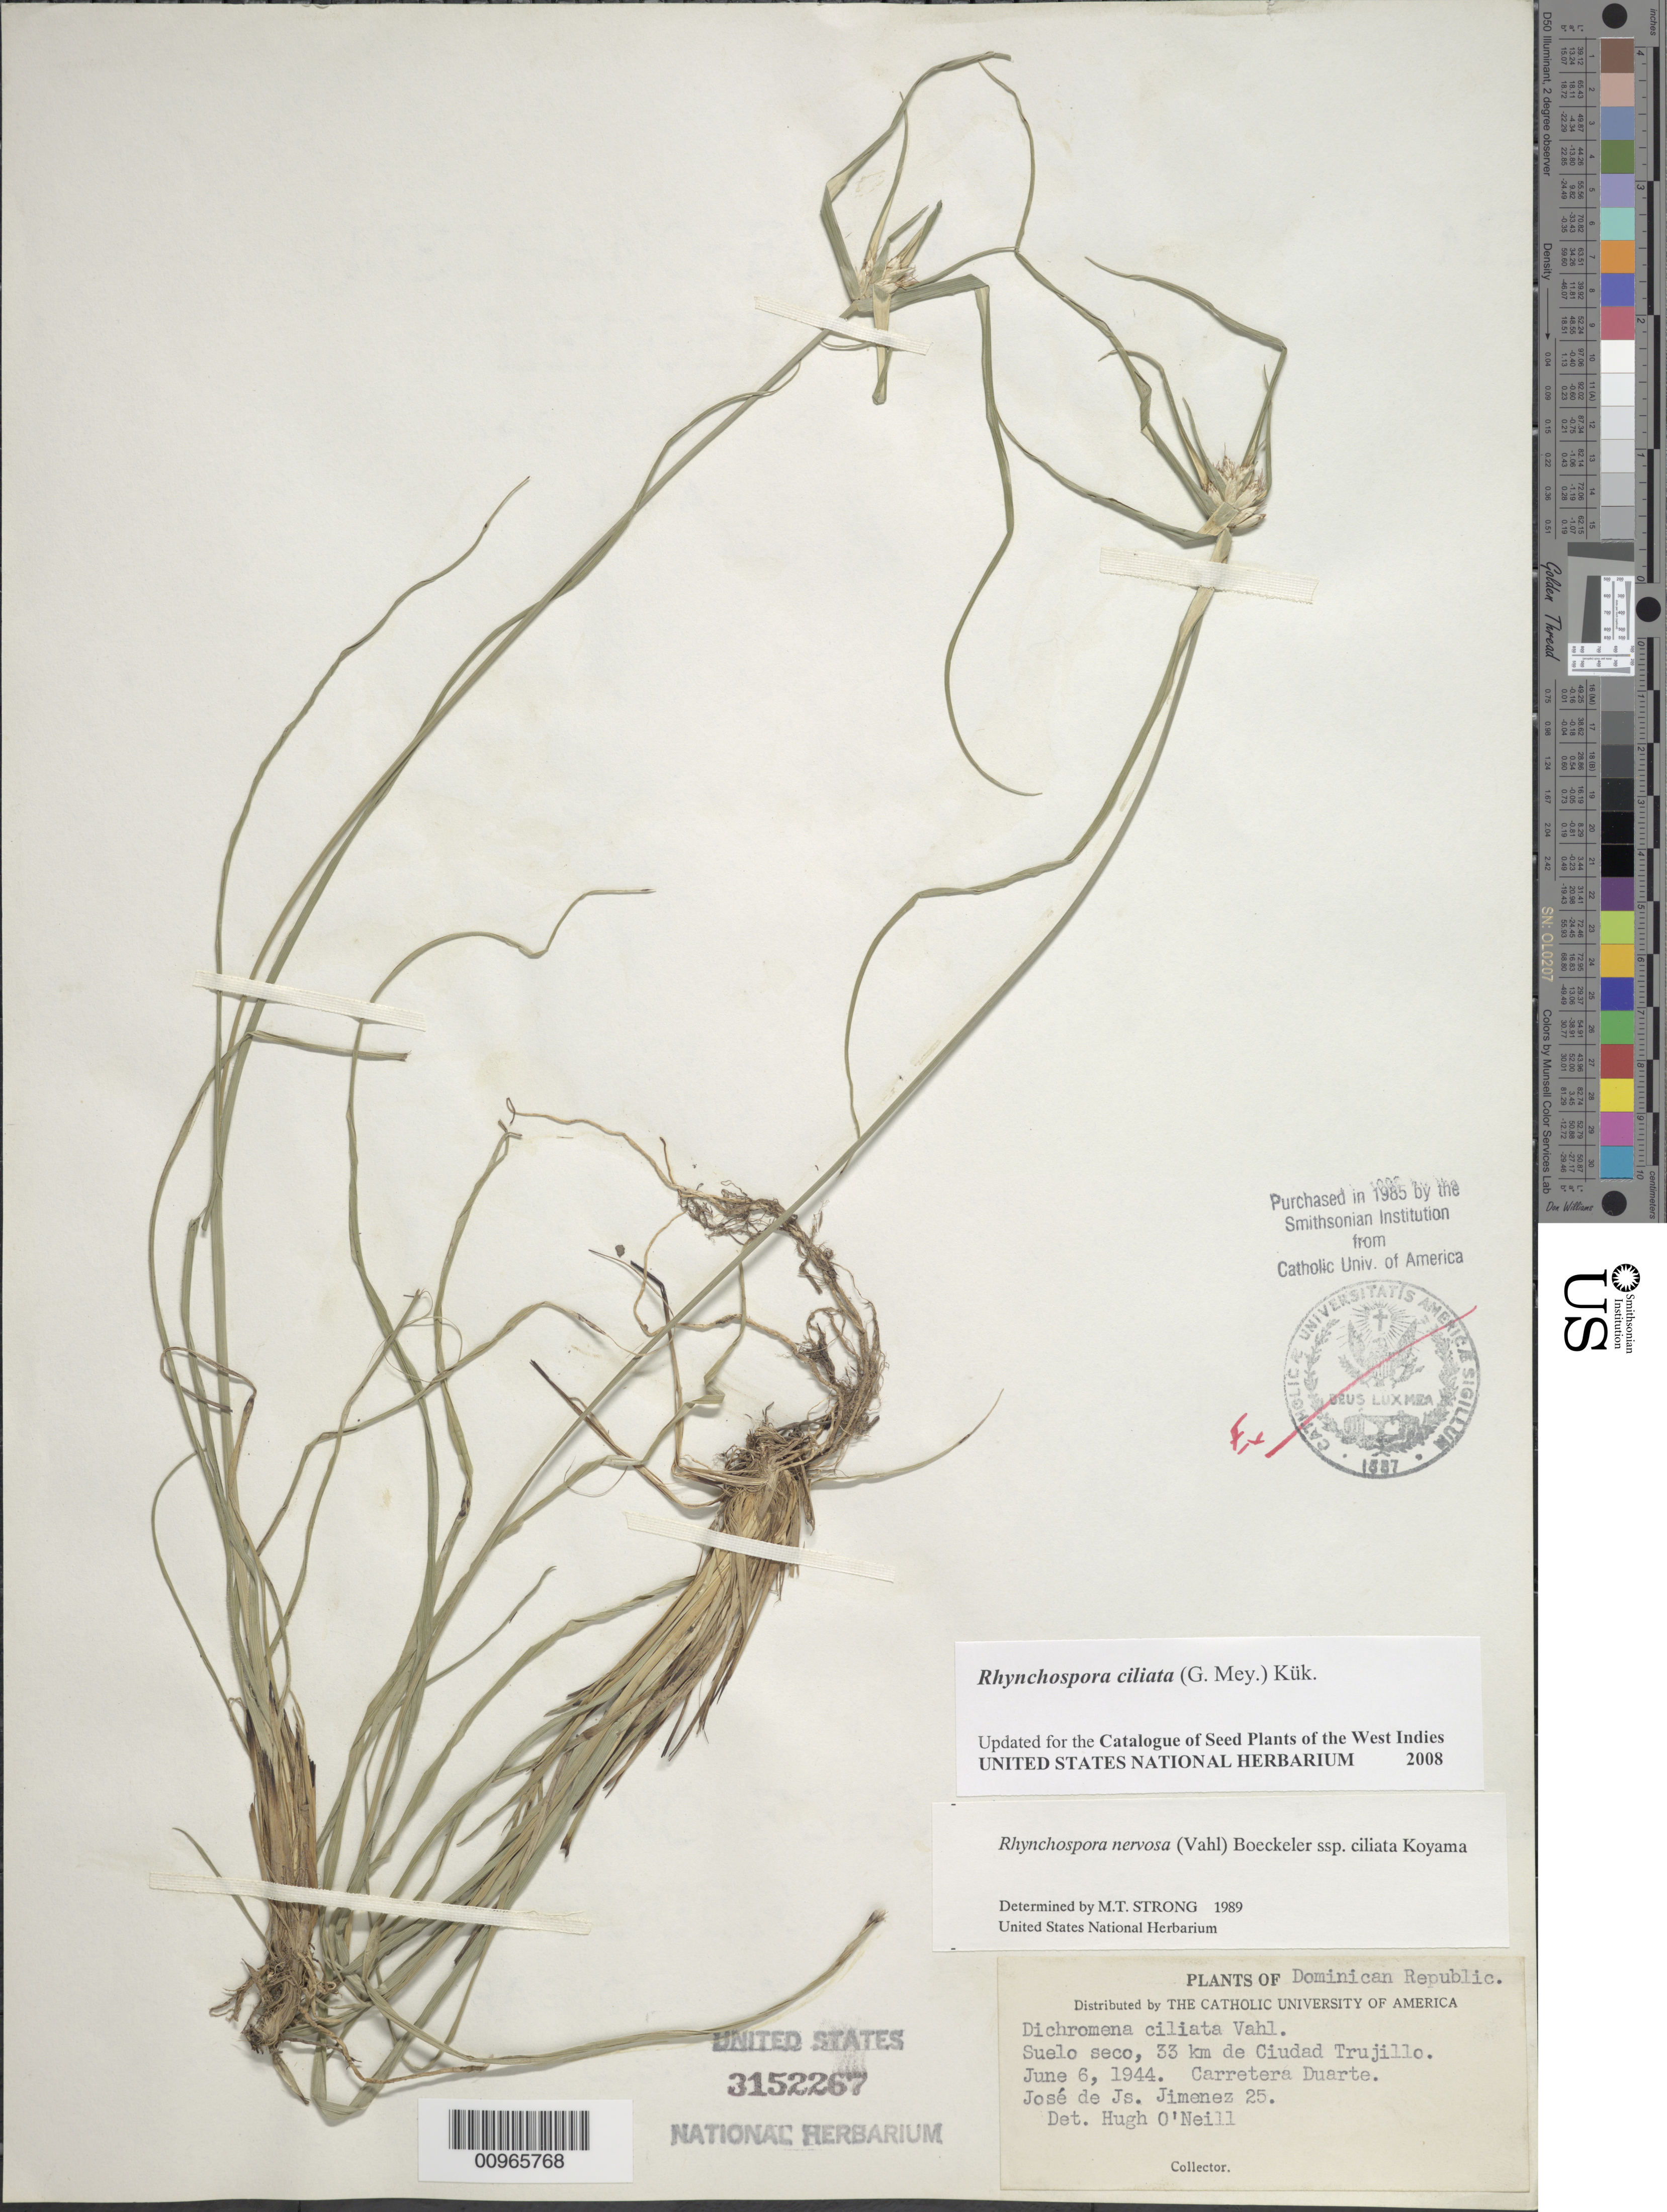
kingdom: Plantae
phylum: Tracheophyta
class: Liliopsida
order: Poales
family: Cyperaceae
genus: Rhynchospora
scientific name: Rhynchospora ciliata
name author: (G. Mey.) Kük.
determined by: Strong, M. T., (US), Smithsonian Institution - National Museum of Natural History (UNITED STATES)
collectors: J. J. Jiménez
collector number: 25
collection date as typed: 06 Jun 1944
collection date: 1944-06-06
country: Dominican Republic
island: Hispaniola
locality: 33 km de Ciudad Trujillo, Carretera Duarte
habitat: Suelo seco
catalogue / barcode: US 3152267